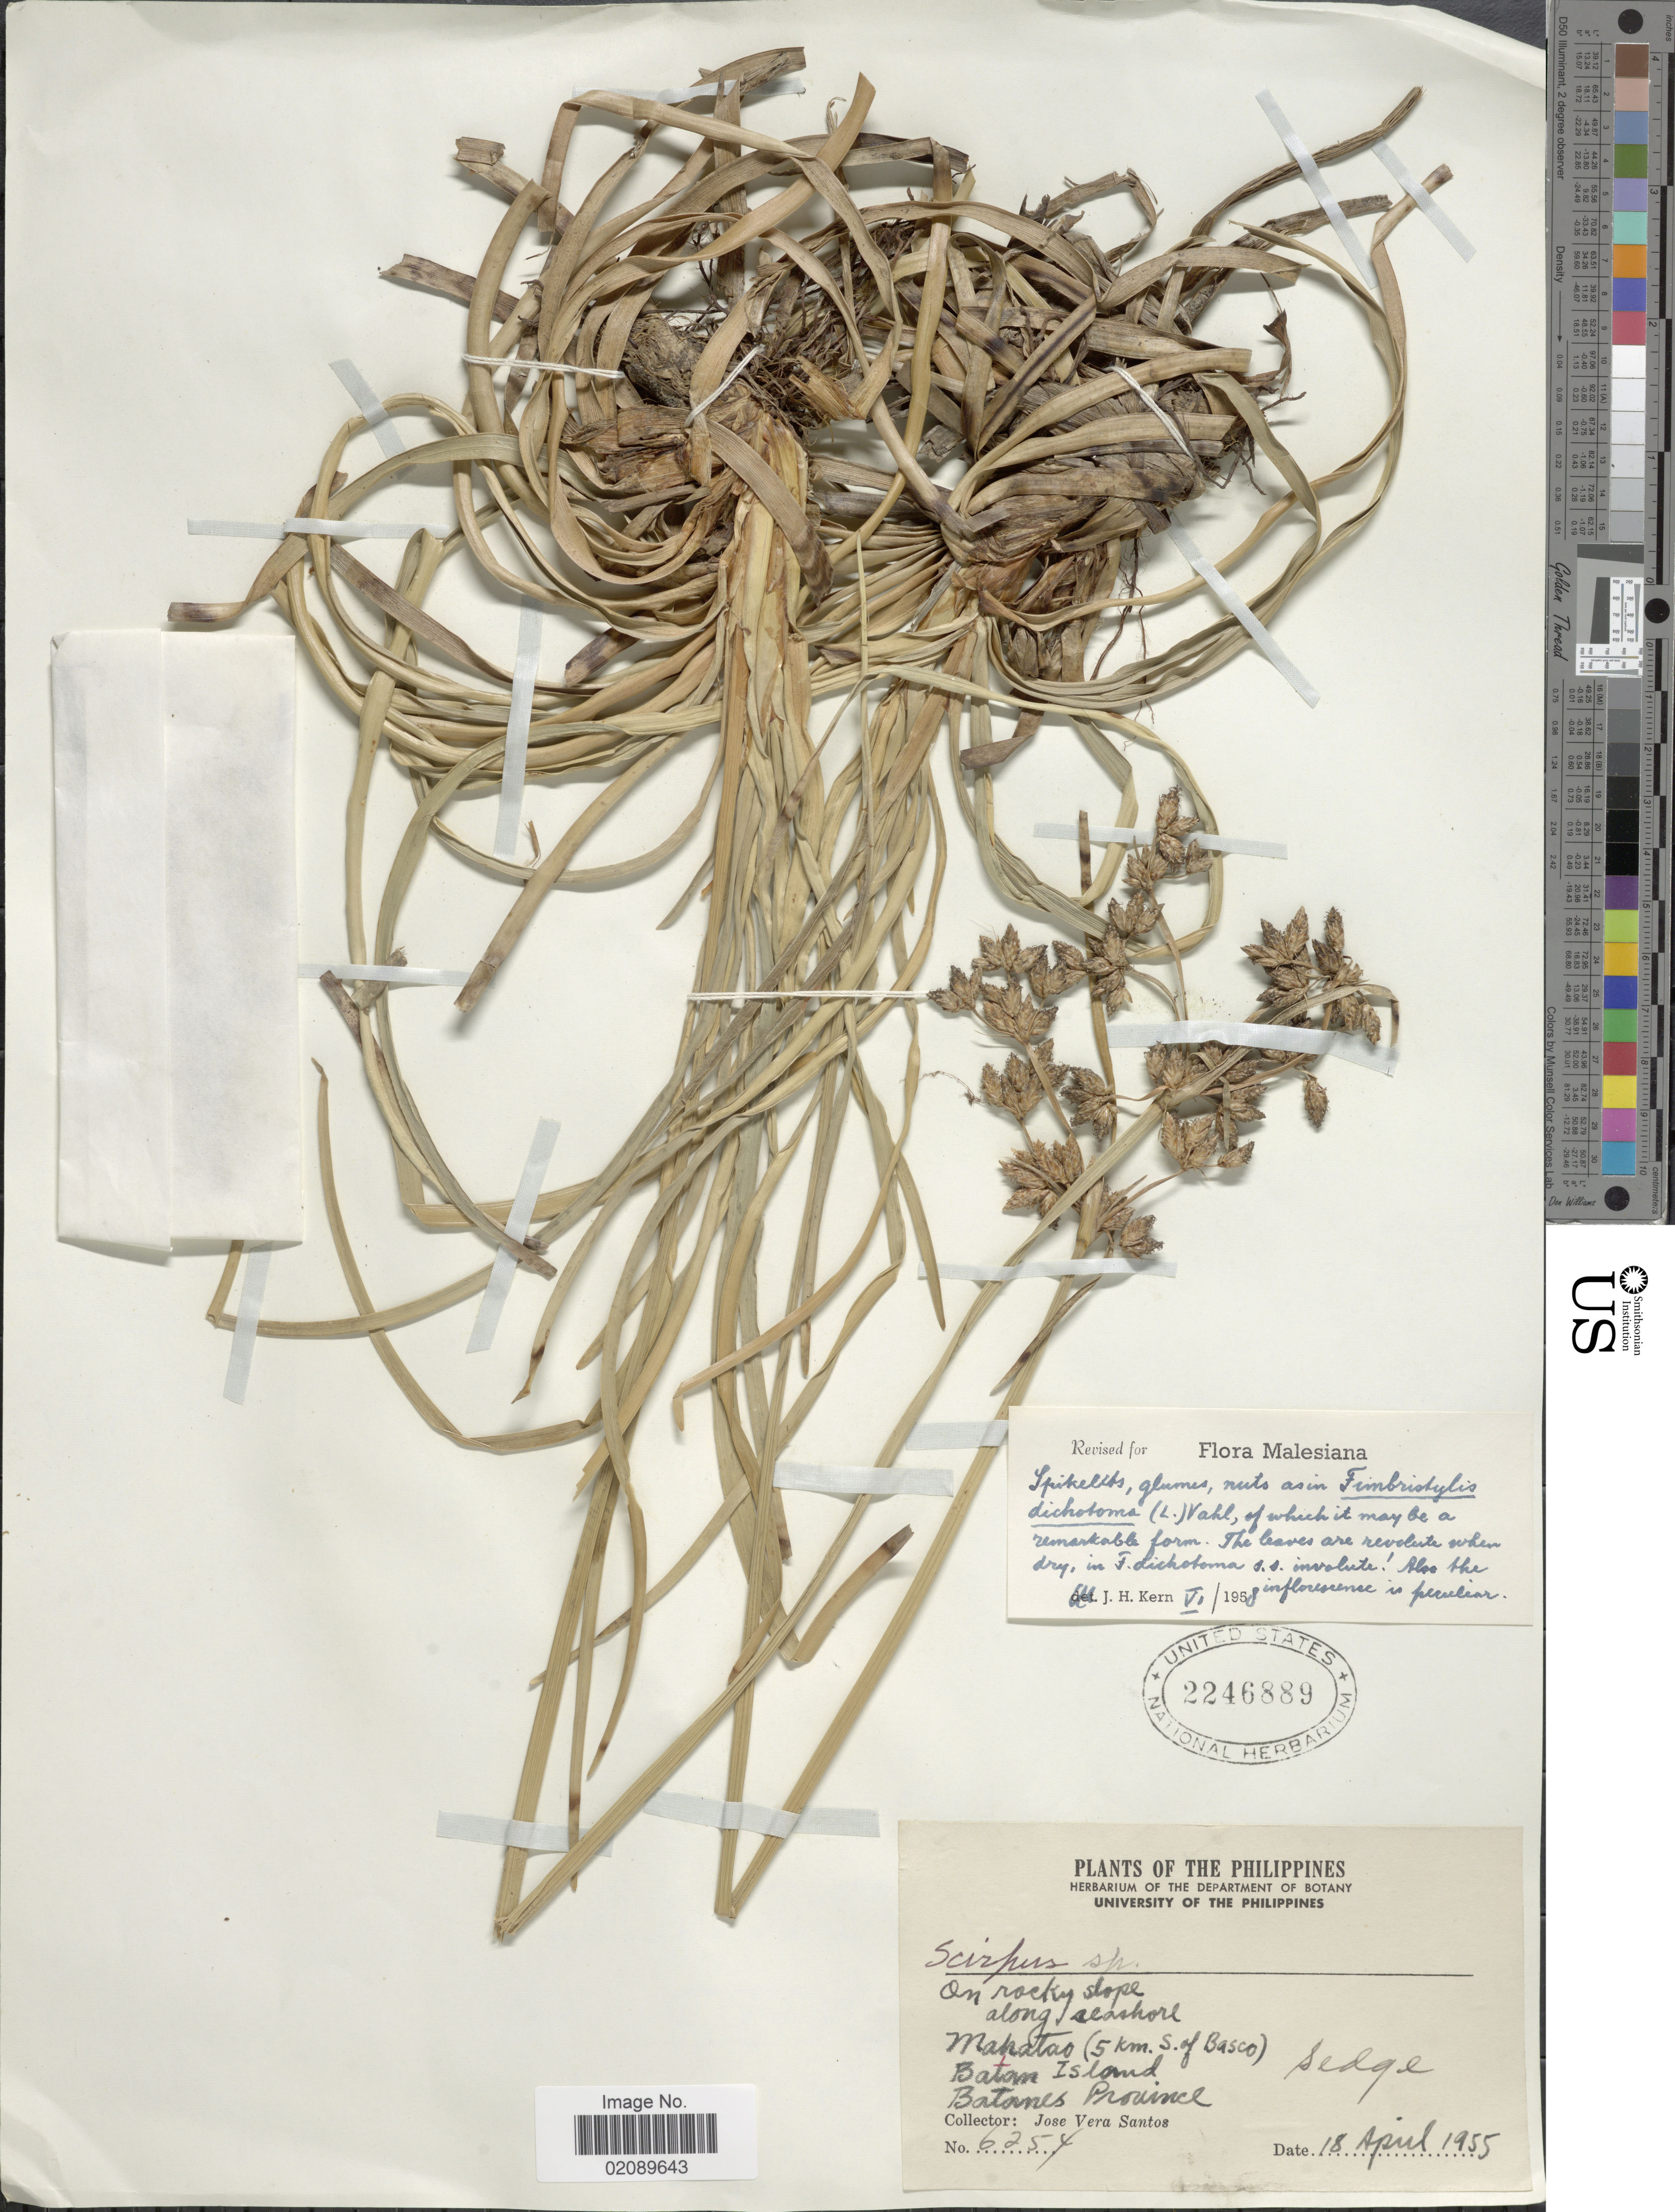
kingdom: Plantae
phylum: Tracheophyta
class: Liliopsida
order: Poales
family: Cyperaceae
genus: Fimbristylis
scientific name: Fimbristylis dichotoma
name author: (L.) Vahl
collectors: J. Santos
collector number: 6254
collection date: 1955-04-18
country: Philippines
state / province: Cagayan Valley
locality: Manatao (5 km S of Basco), Batam Island, Batanes Province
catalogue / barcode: US 2246889